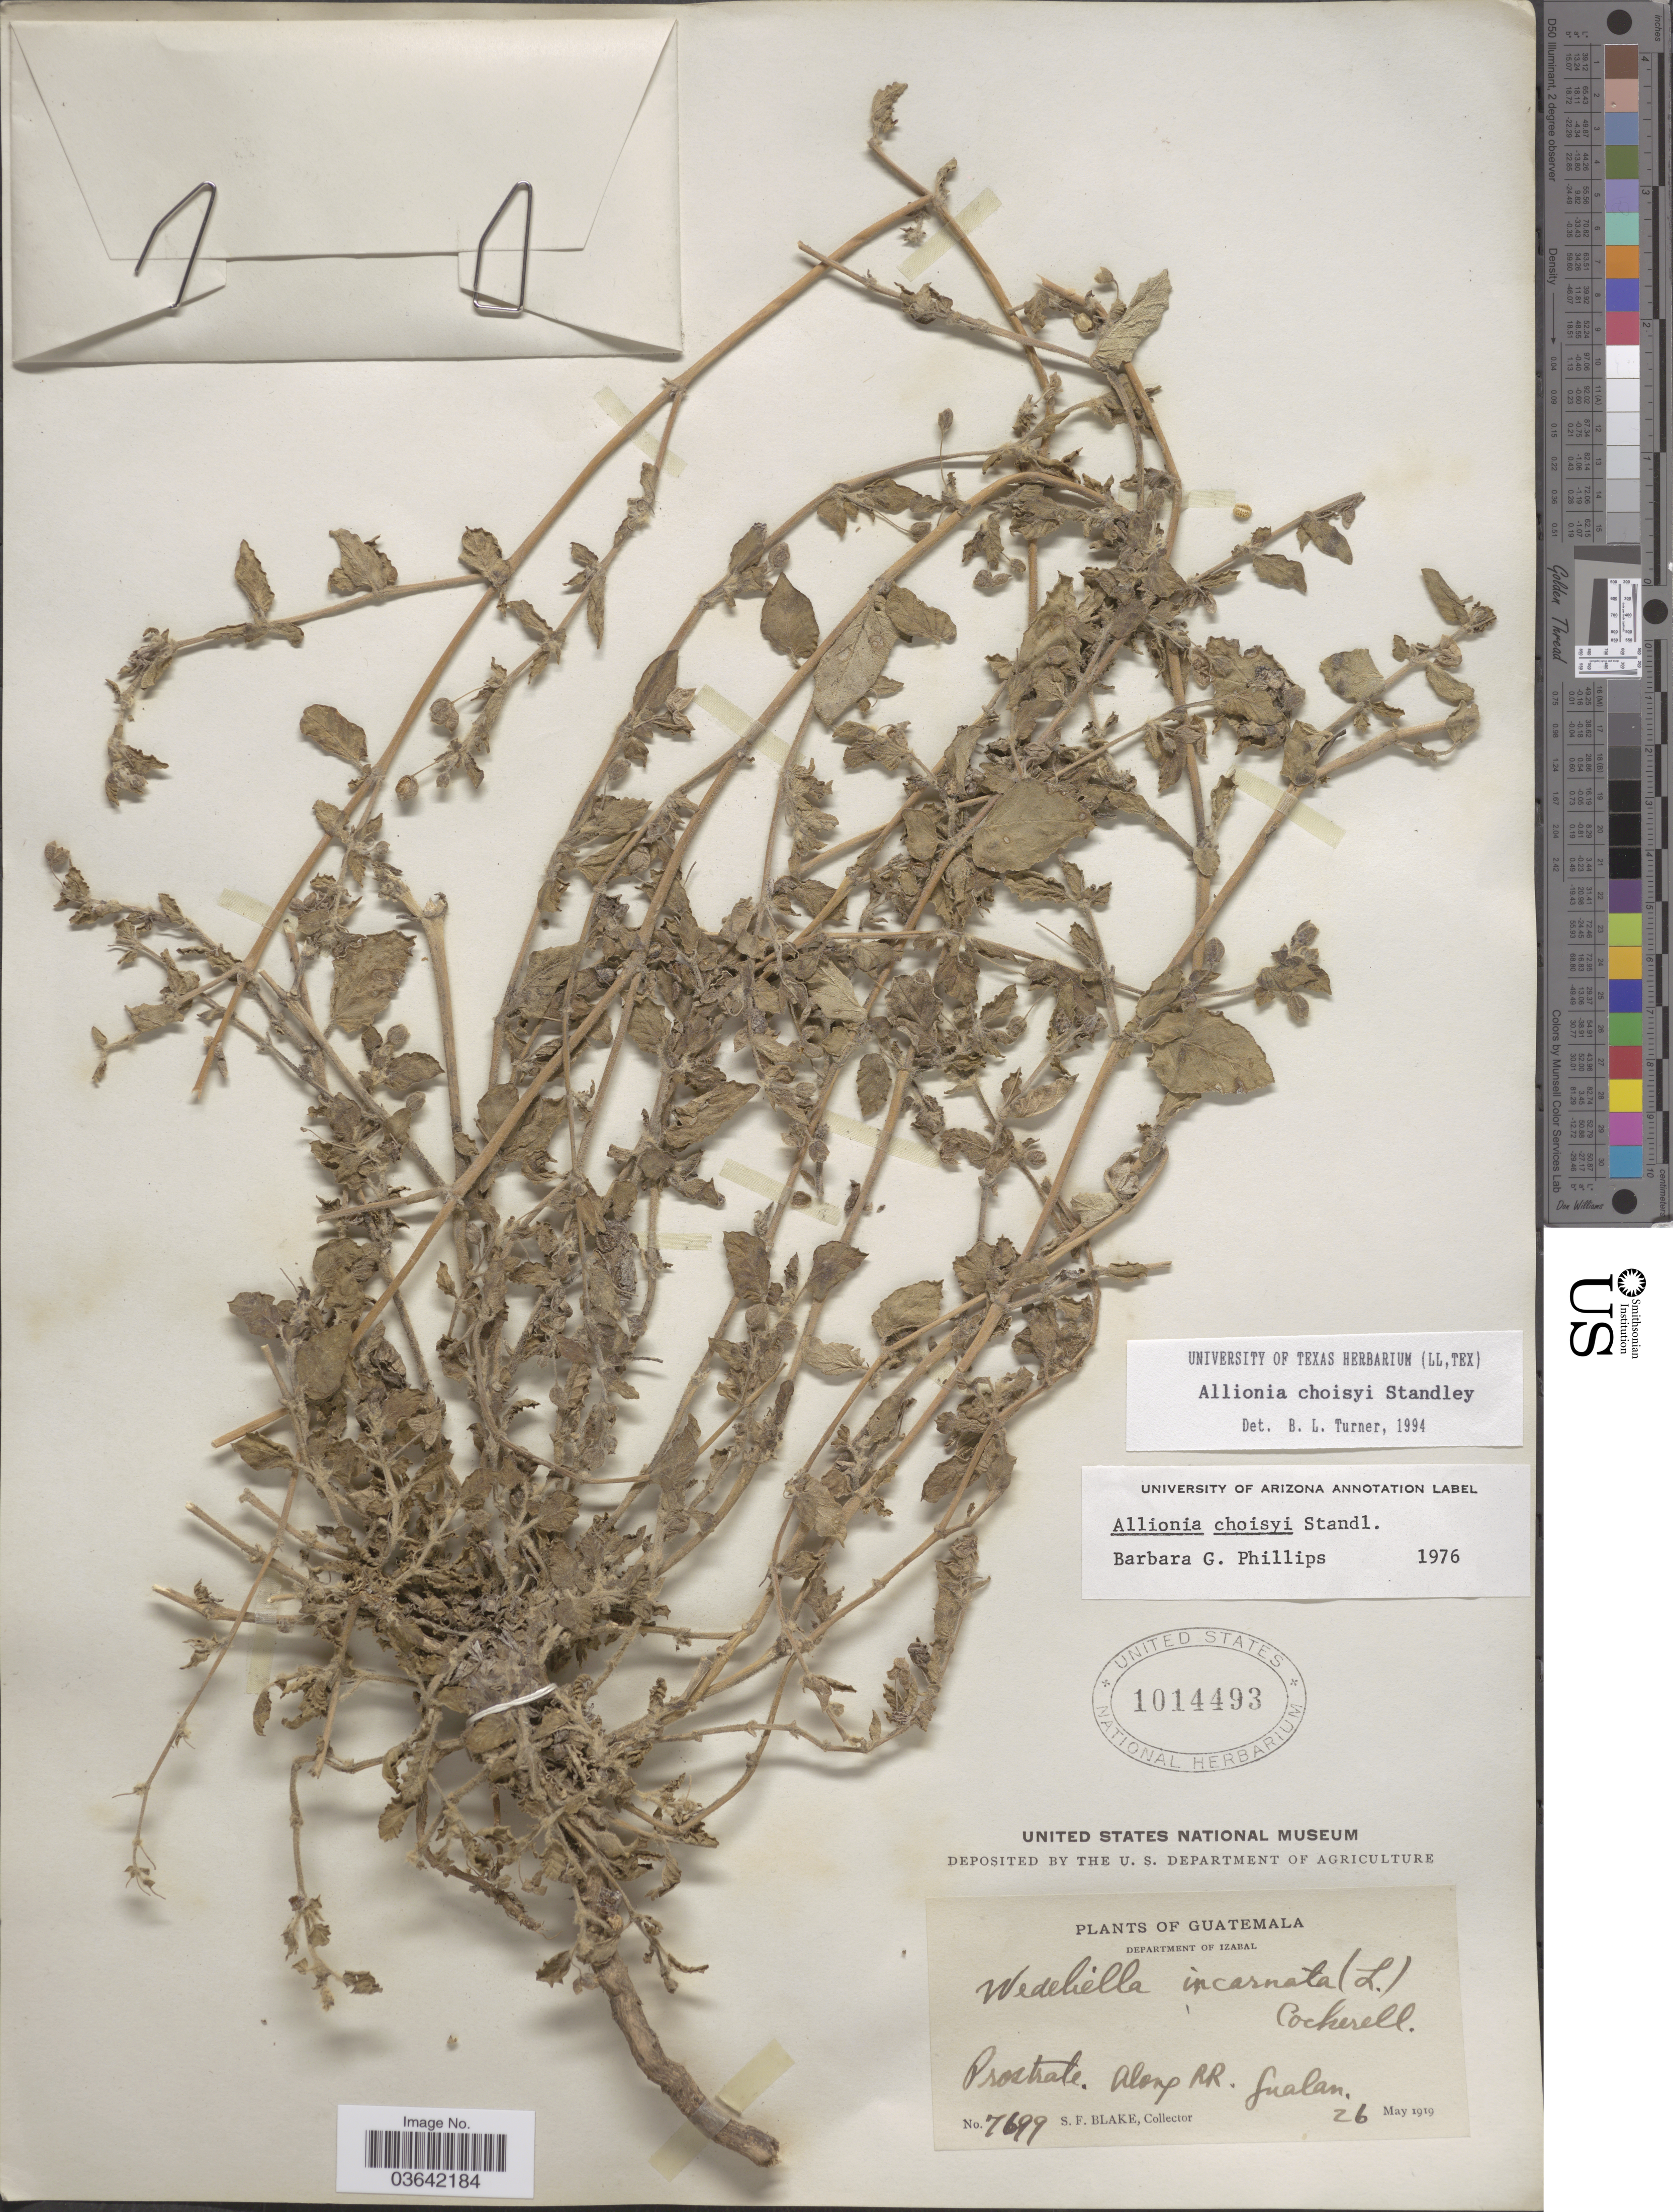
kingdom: Plantae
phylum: Tracheophyta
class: Magnoliopsida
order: Caryophyllales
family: Nyctaginaceae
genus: Allionia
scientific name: Allionia choisyi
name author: Standl.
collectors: S. Blake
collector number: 7699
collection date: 1919-05-26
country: Guatemala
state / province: Izabal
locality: Department of Izabal. Prostrate. Along RR. Gualan.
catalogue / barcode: US 1014493